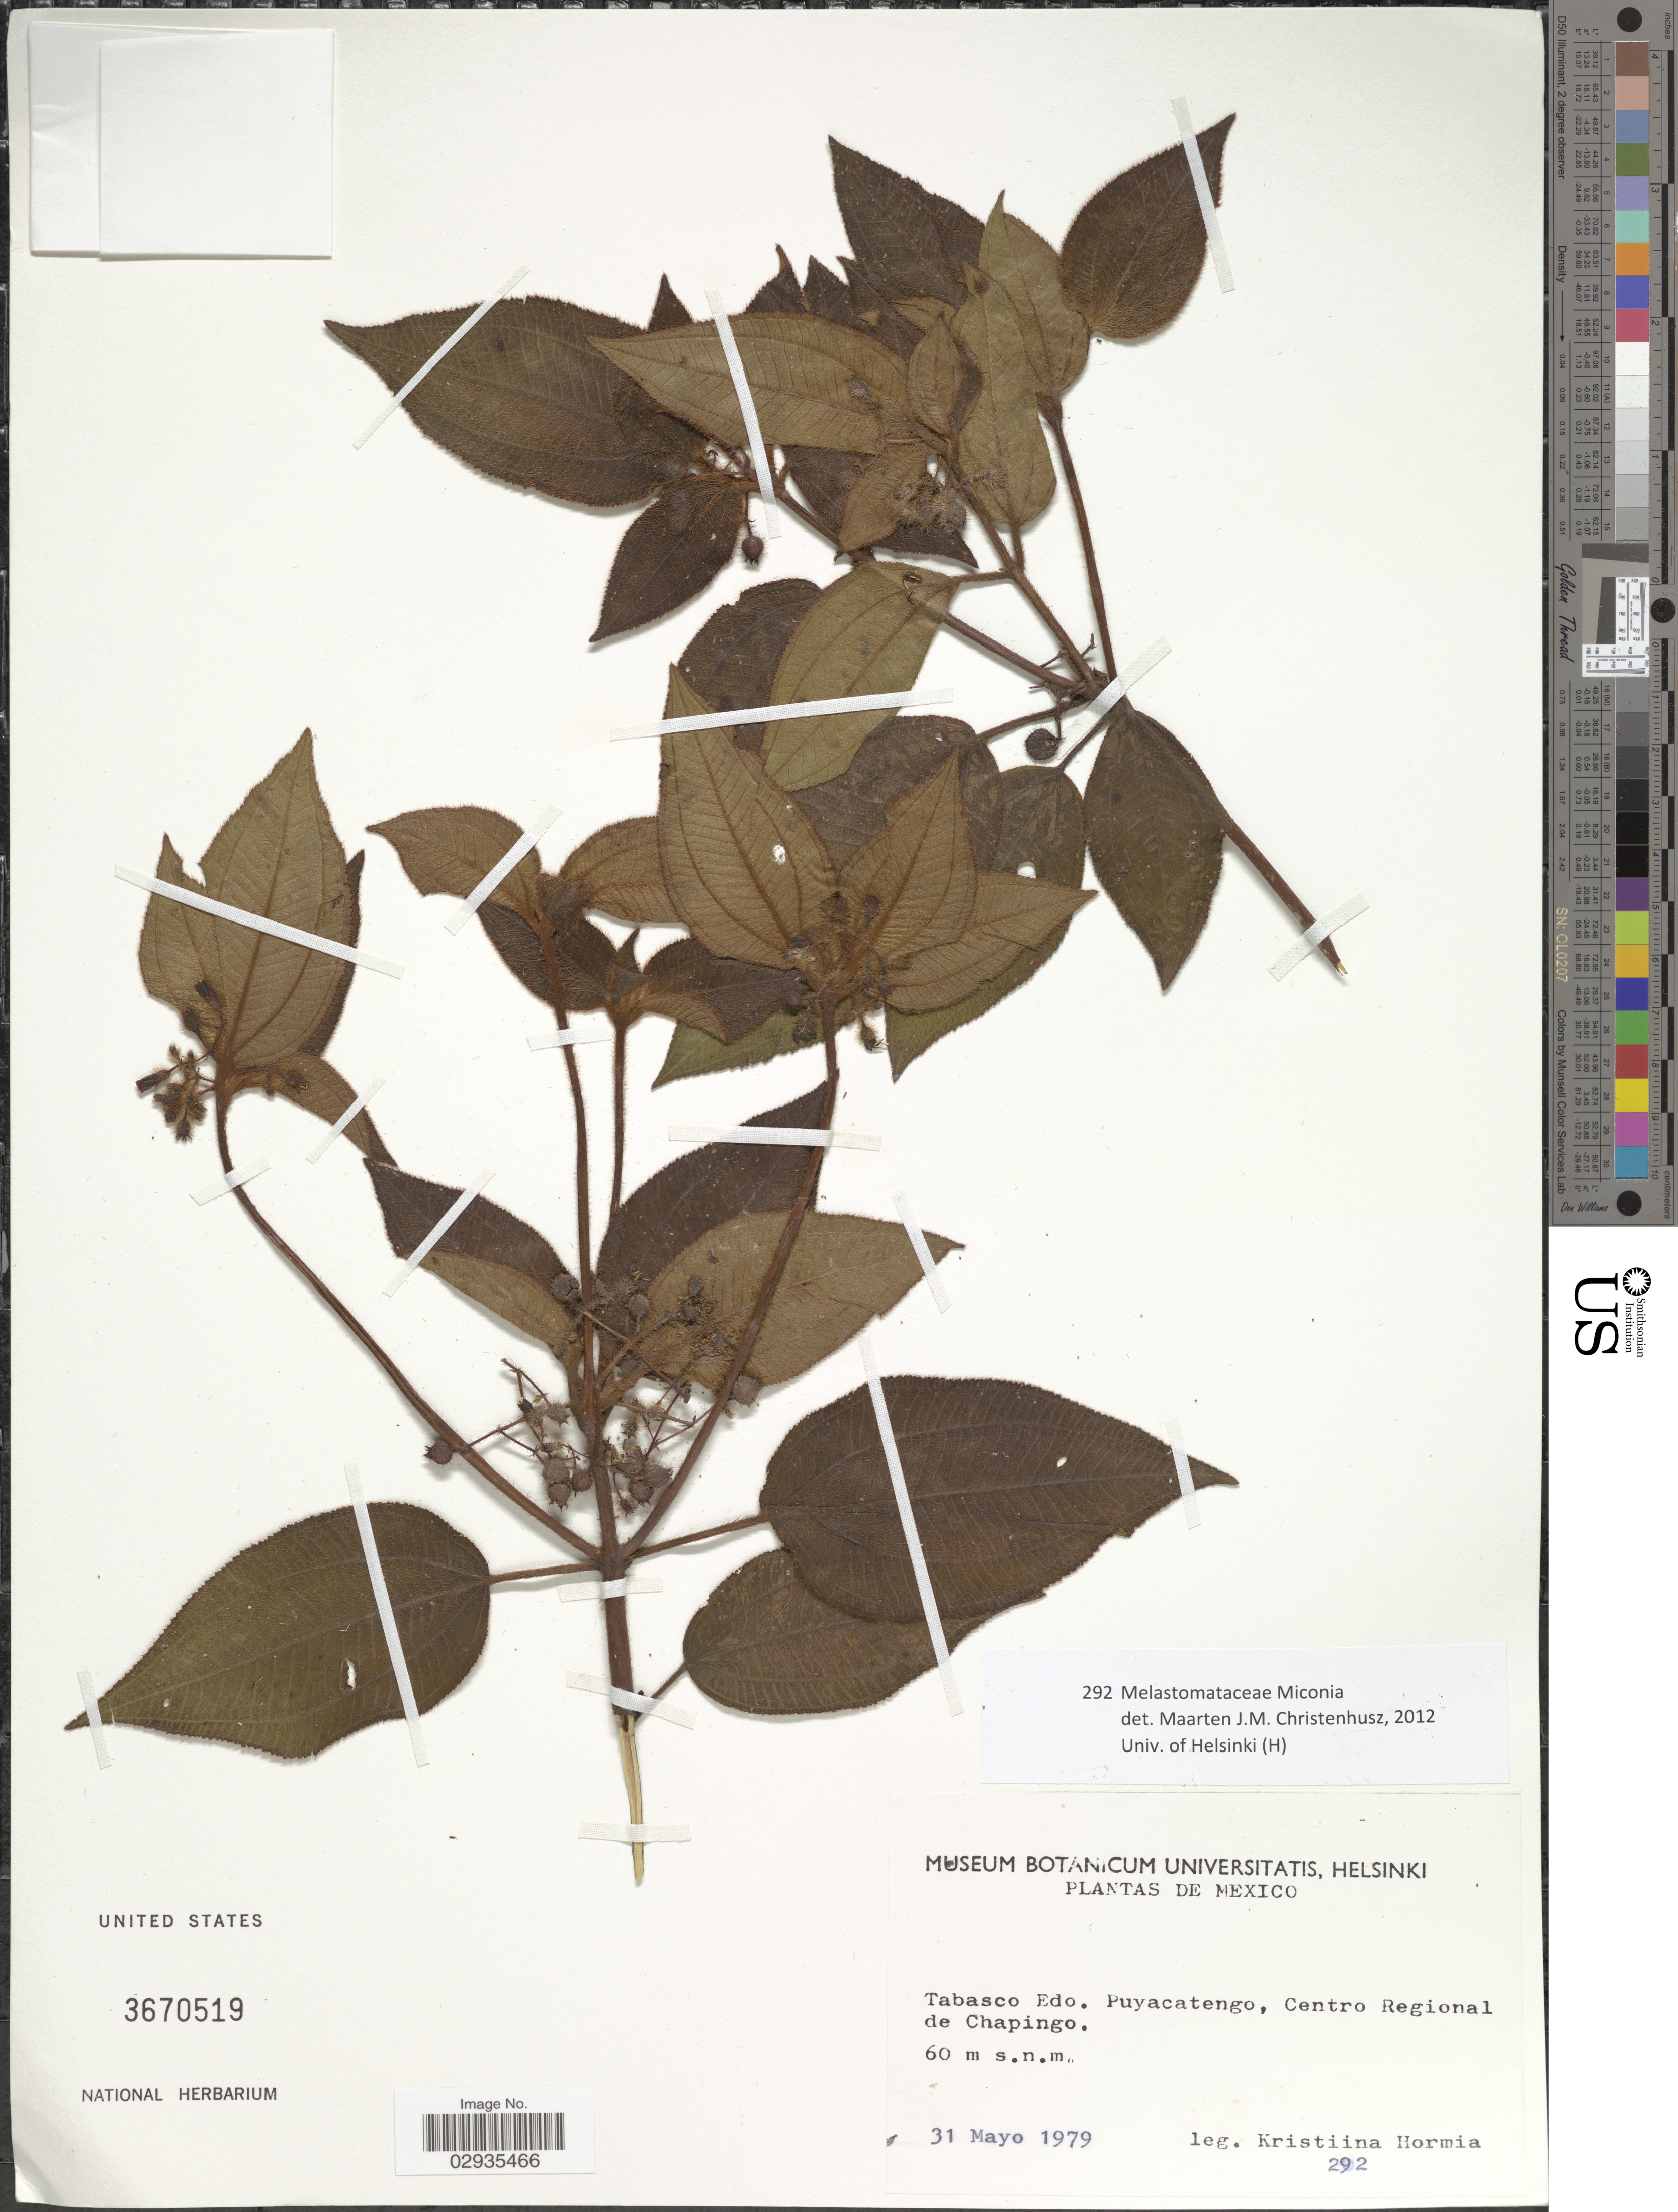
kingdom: Plantae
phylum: Tracheophyta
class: Magnoliopsida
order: Myrtales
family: Melastomataceae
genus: Miconia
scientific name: Miconia sp.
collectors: K. Hormia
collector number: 292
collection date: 1979-05-31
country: Mexico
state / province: Tabasco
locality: Tabasco Edo. Puyacatengo, Centro Regional de Chapingo.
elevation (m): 60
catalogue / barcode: US 3670519